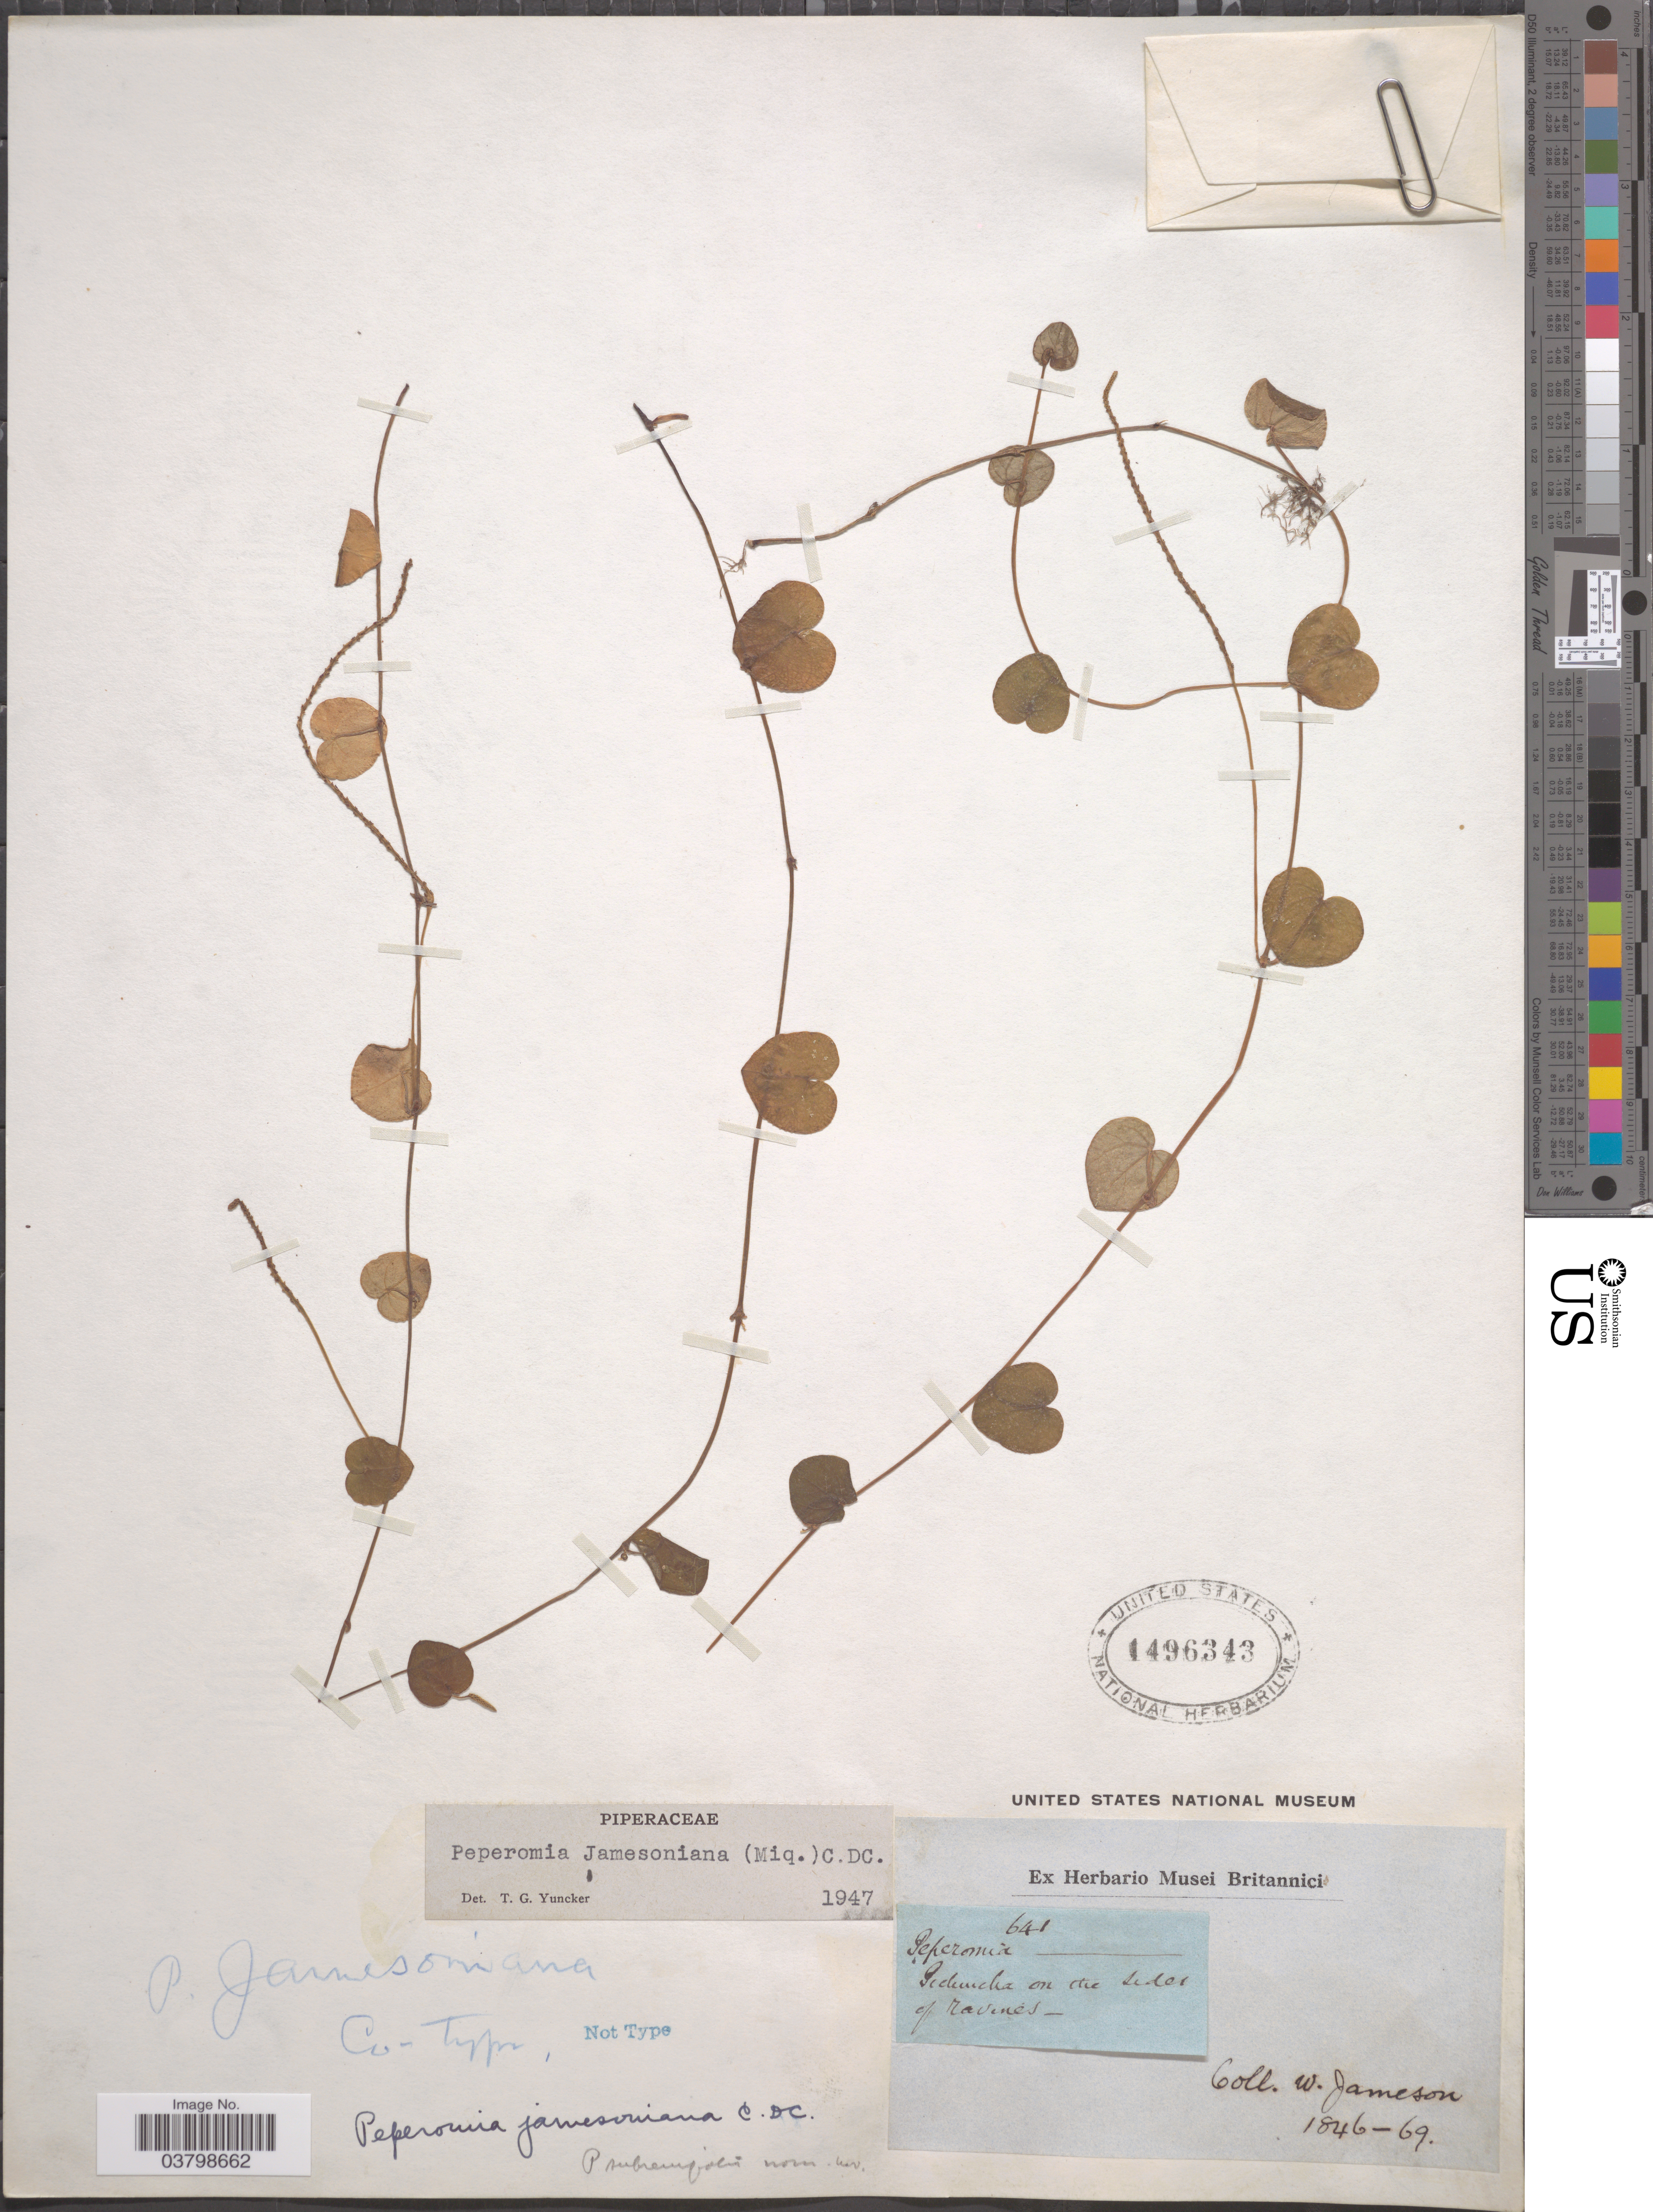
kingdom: Plantae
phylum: Tracheophyta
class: Magnoliopsida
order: Piperales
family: Piperaceae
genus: Peperomia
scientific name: Peperomia subrenifolia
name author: Trel. & Yunck.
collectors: W. Jameson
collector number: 641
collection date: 1846/1869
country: Ecuador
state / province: Pichincha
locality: Pichincha on the sides of ravines.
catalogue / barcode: US 1496343